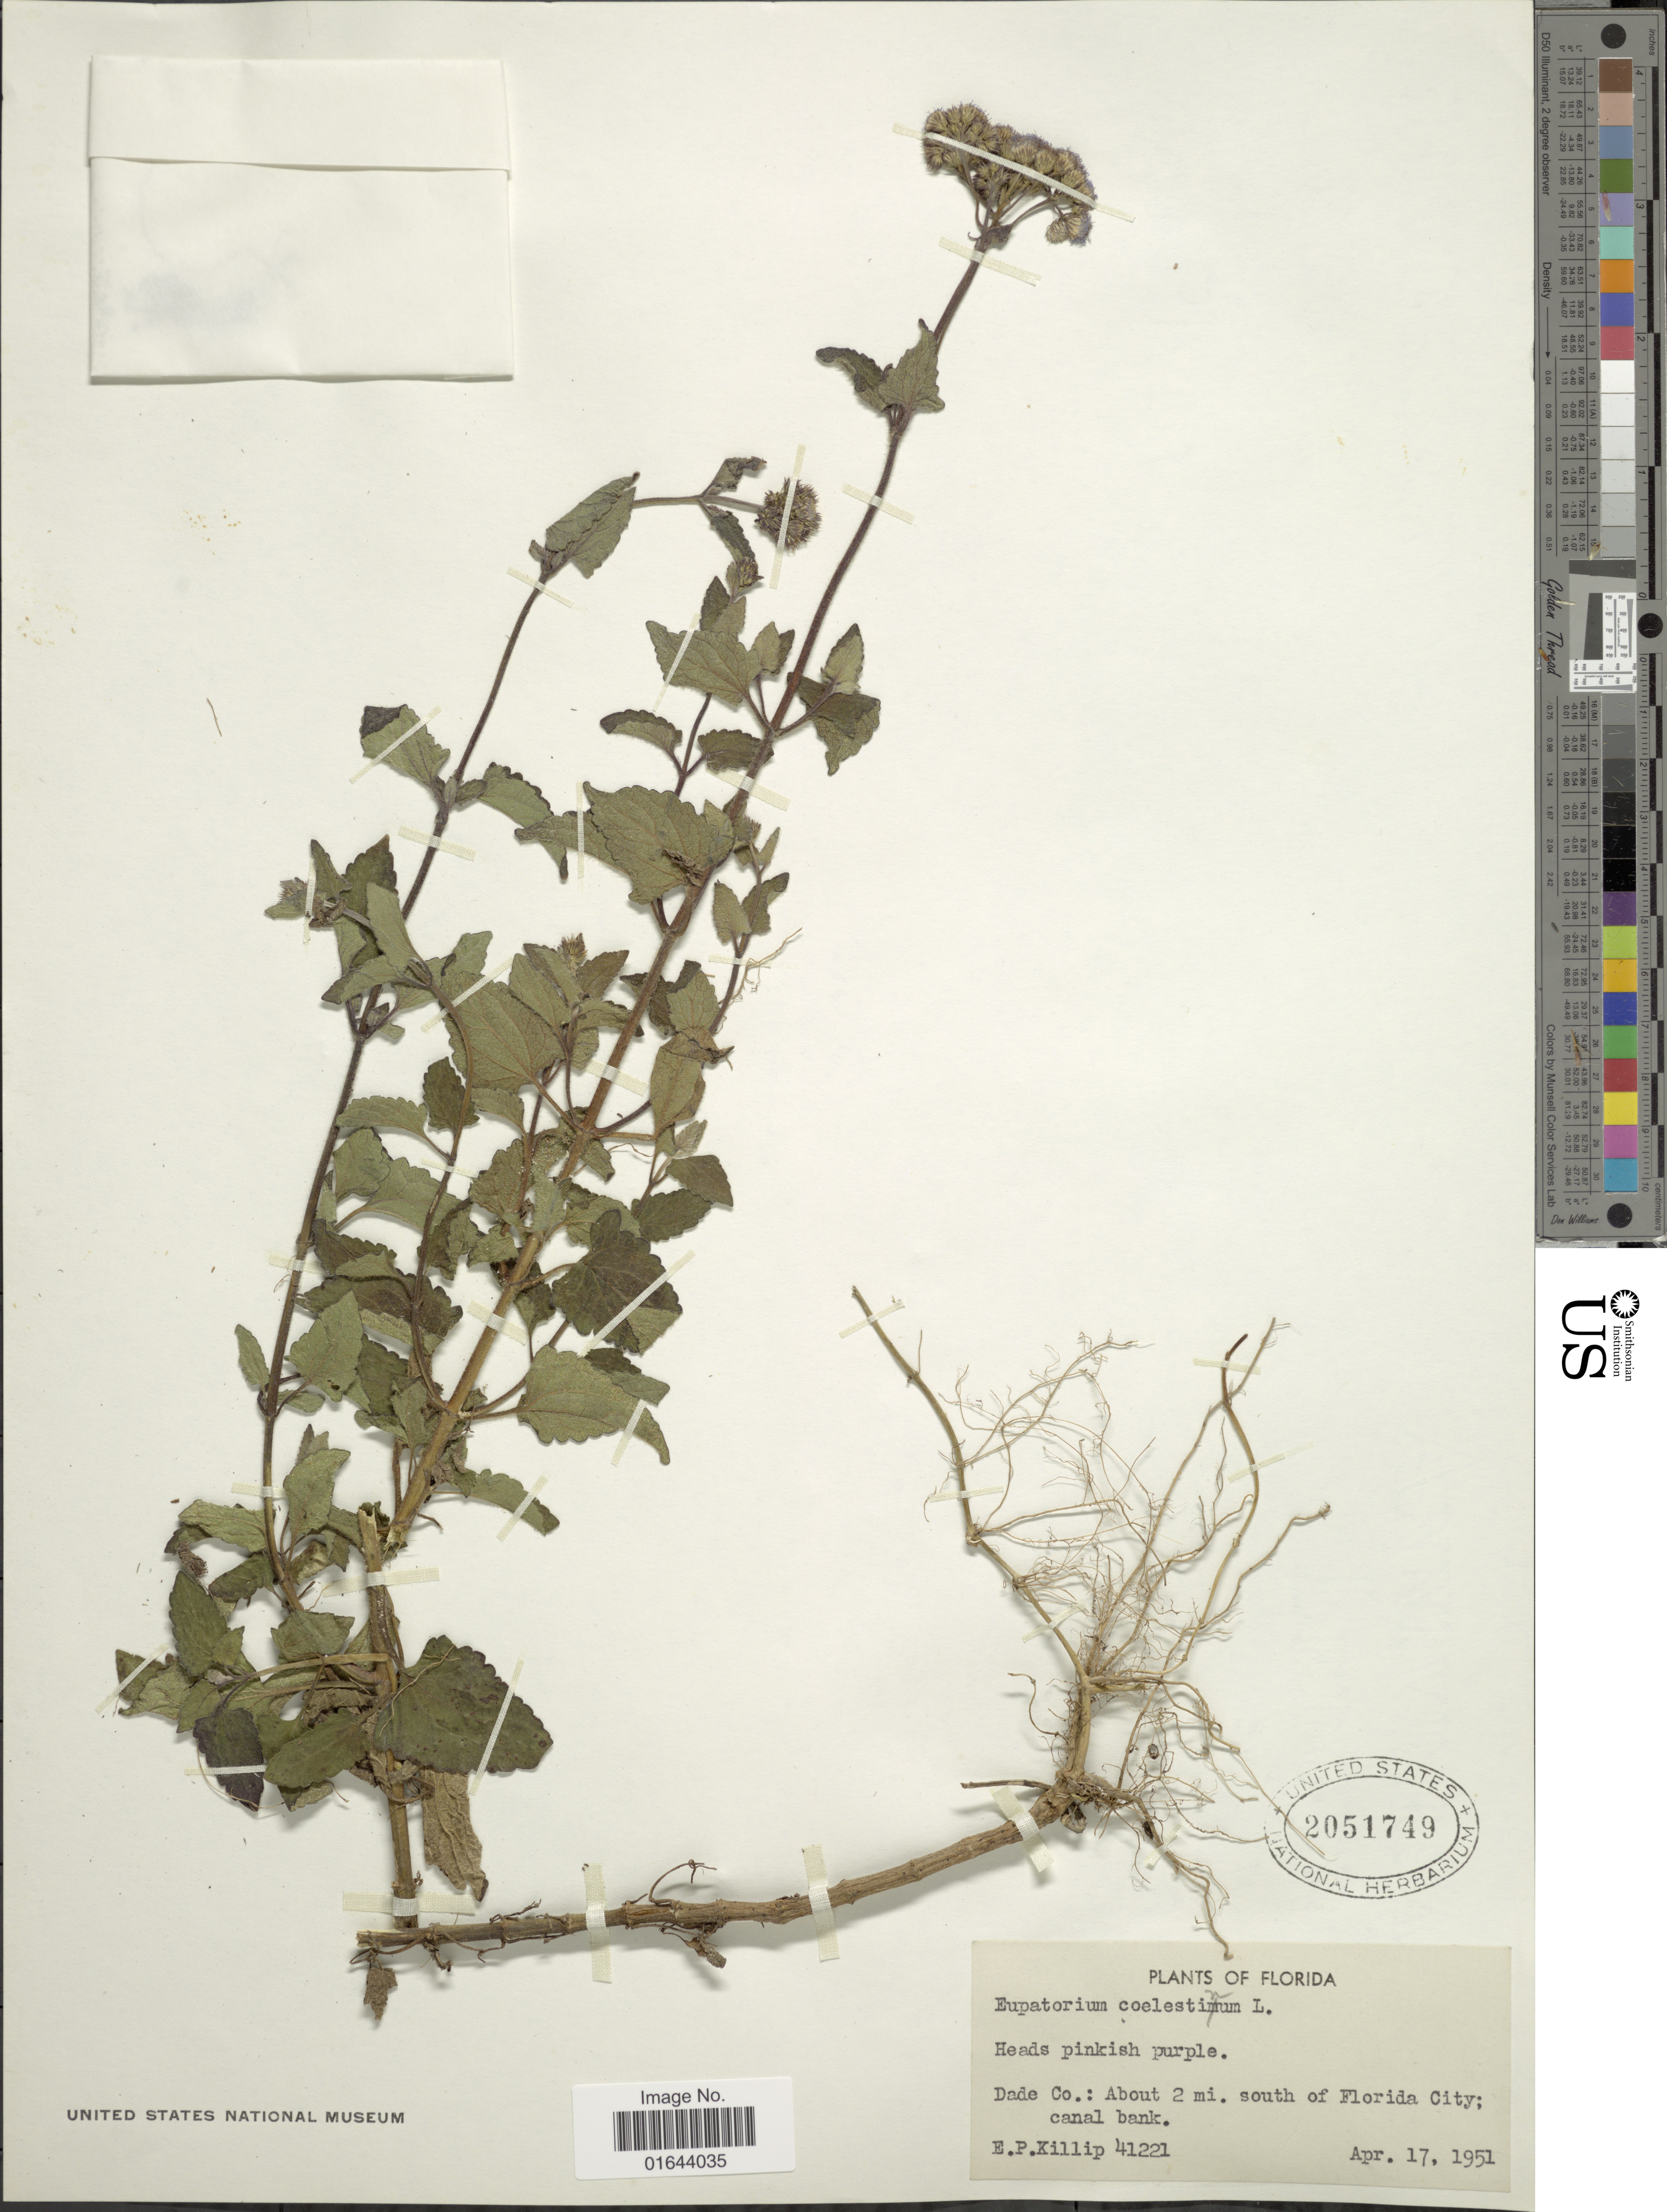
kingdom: Plantae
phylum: Tracheophyta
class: Magnoliopsida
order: Asterales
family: Asteraceae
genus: Conoclinium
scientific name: Conoclinium coelestinum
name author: (L.) DC.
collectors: E. P. Killip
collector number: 41221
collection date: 1951-04-17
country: United States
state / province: Florida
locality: Dade Co.: About 2 mi. south of Florida City: canal bank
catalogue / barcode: US 2051749